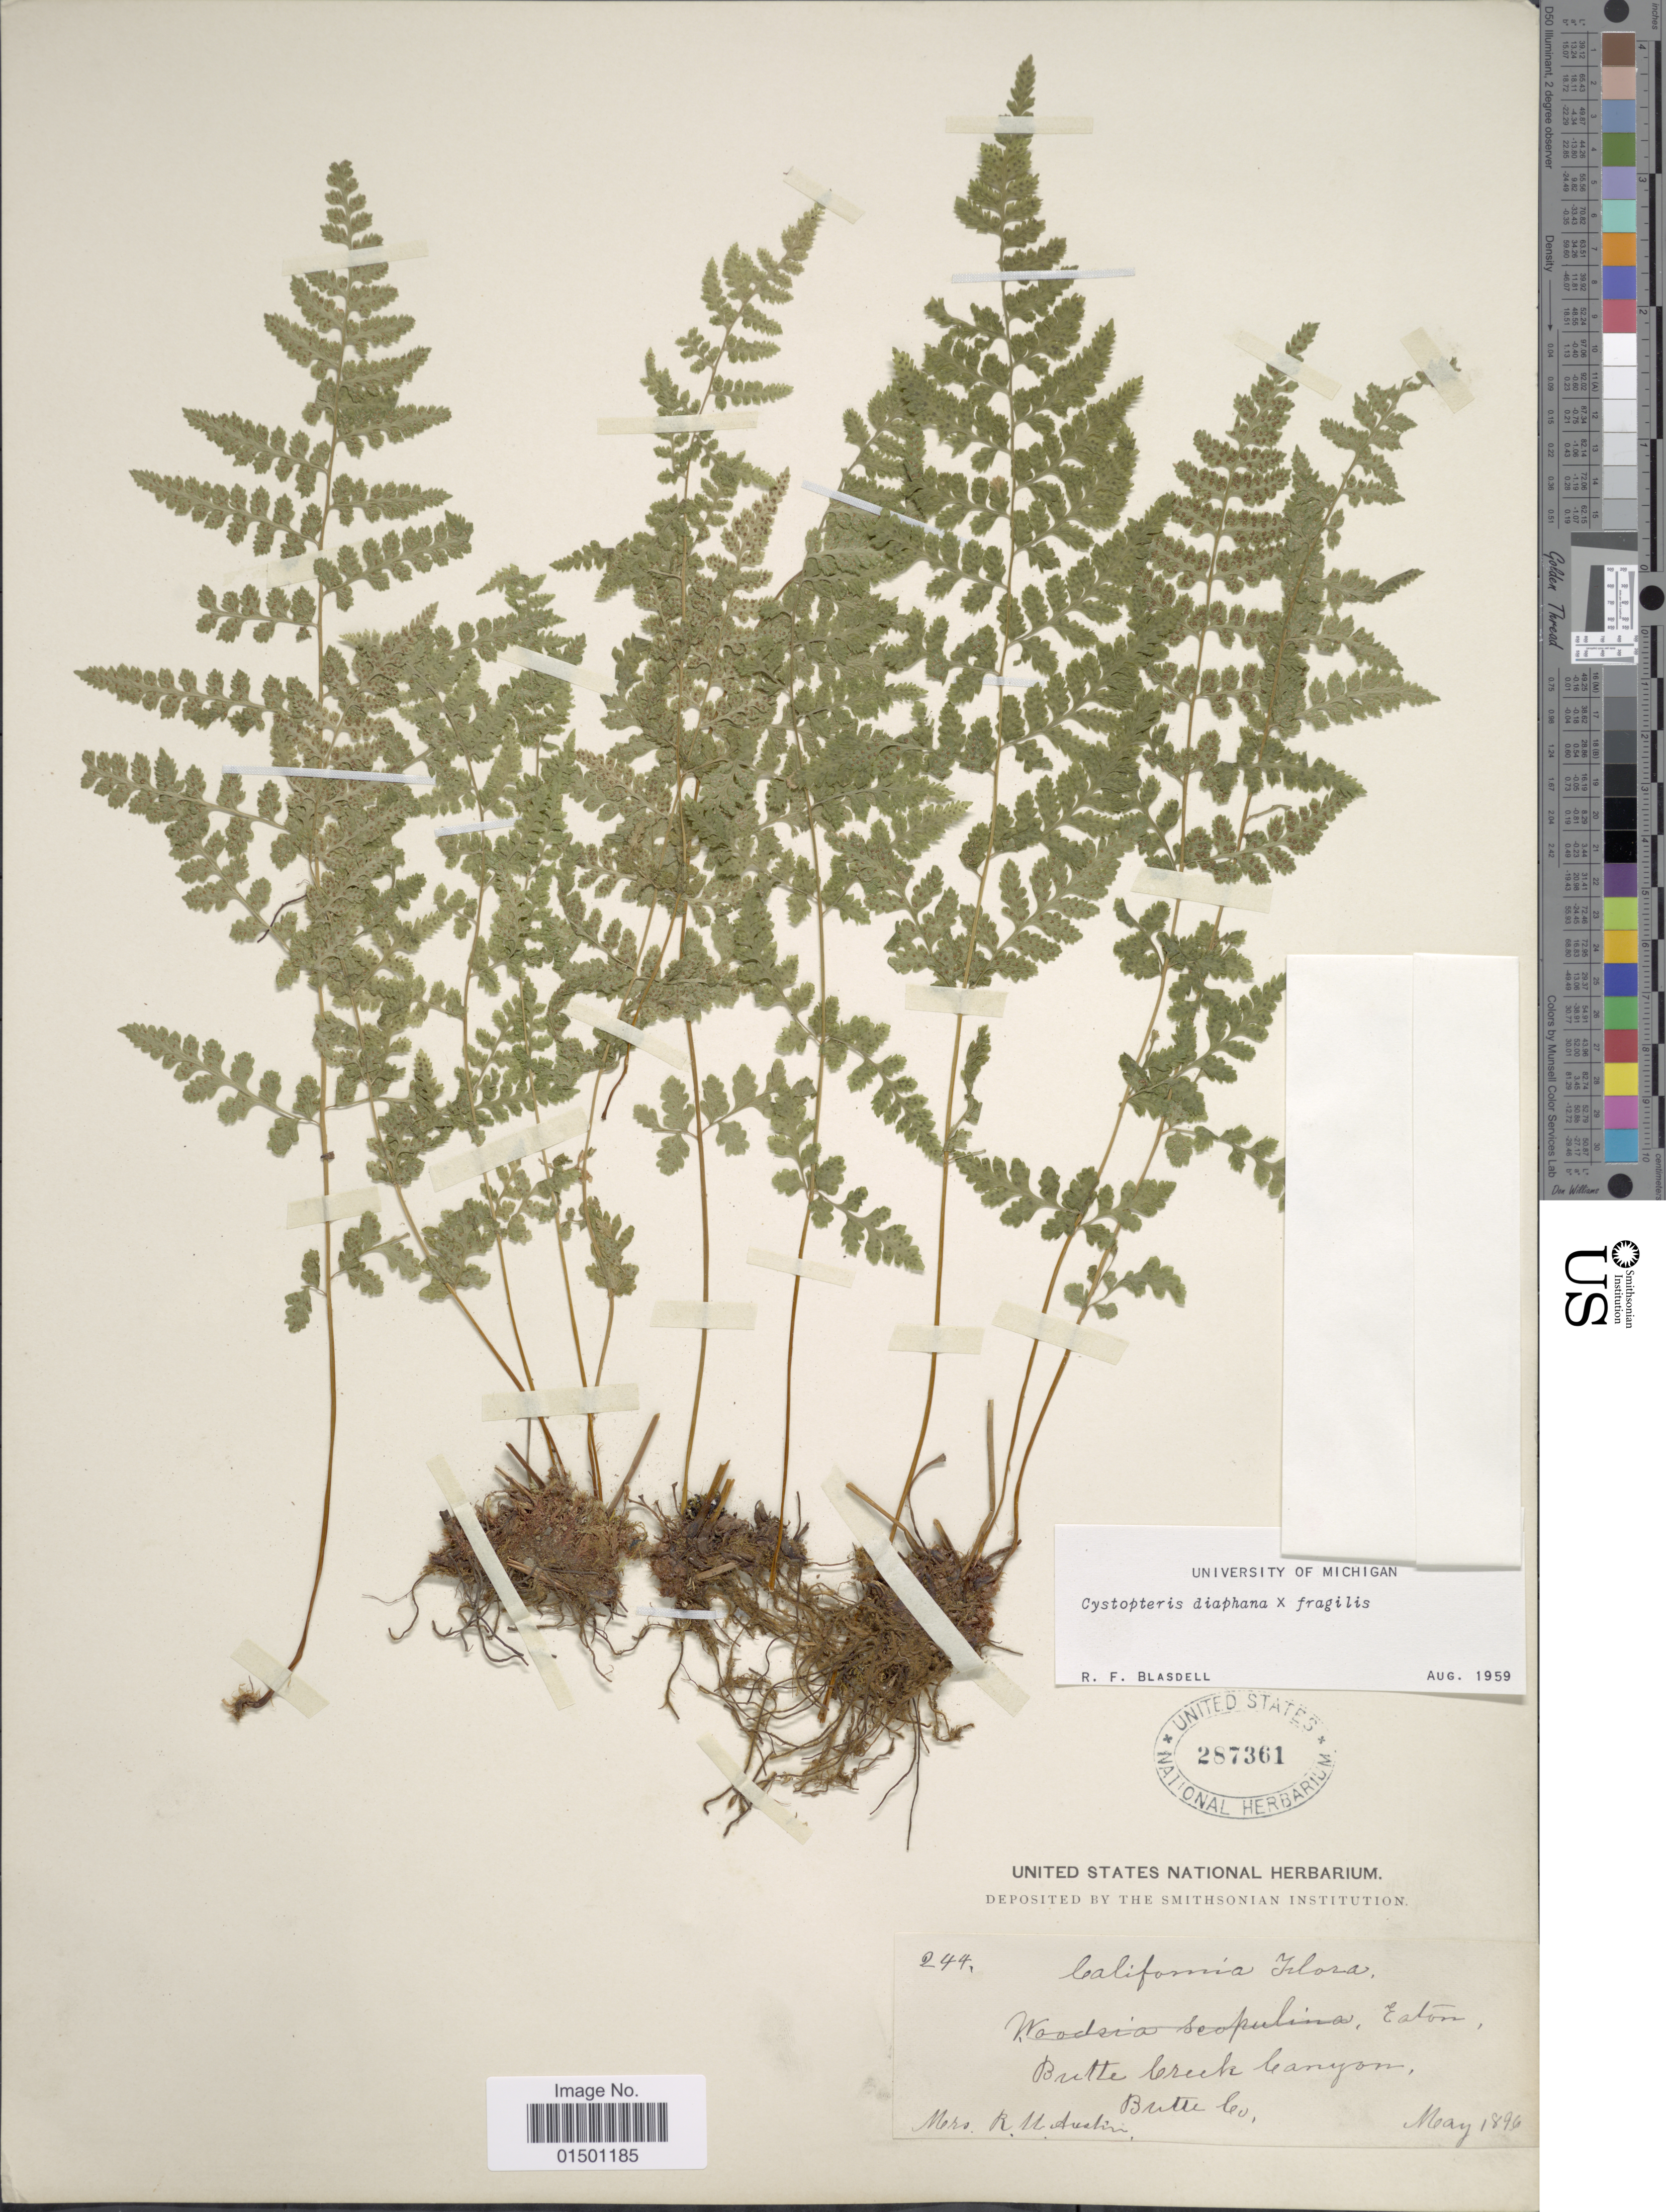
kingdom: Plantae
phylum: Tracheophyta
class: Polypodiopsida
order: Polypodiales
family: Cystopteridaceae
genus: Cystopteris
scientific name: Cystopteris diaphana x C. fragilis (L.) Bernh.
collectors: R. Austin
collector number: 244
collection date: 1896-05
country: United States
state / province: California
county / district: Butte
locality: Butte Creek Canyon, Butte Co.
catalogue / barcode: US 287361